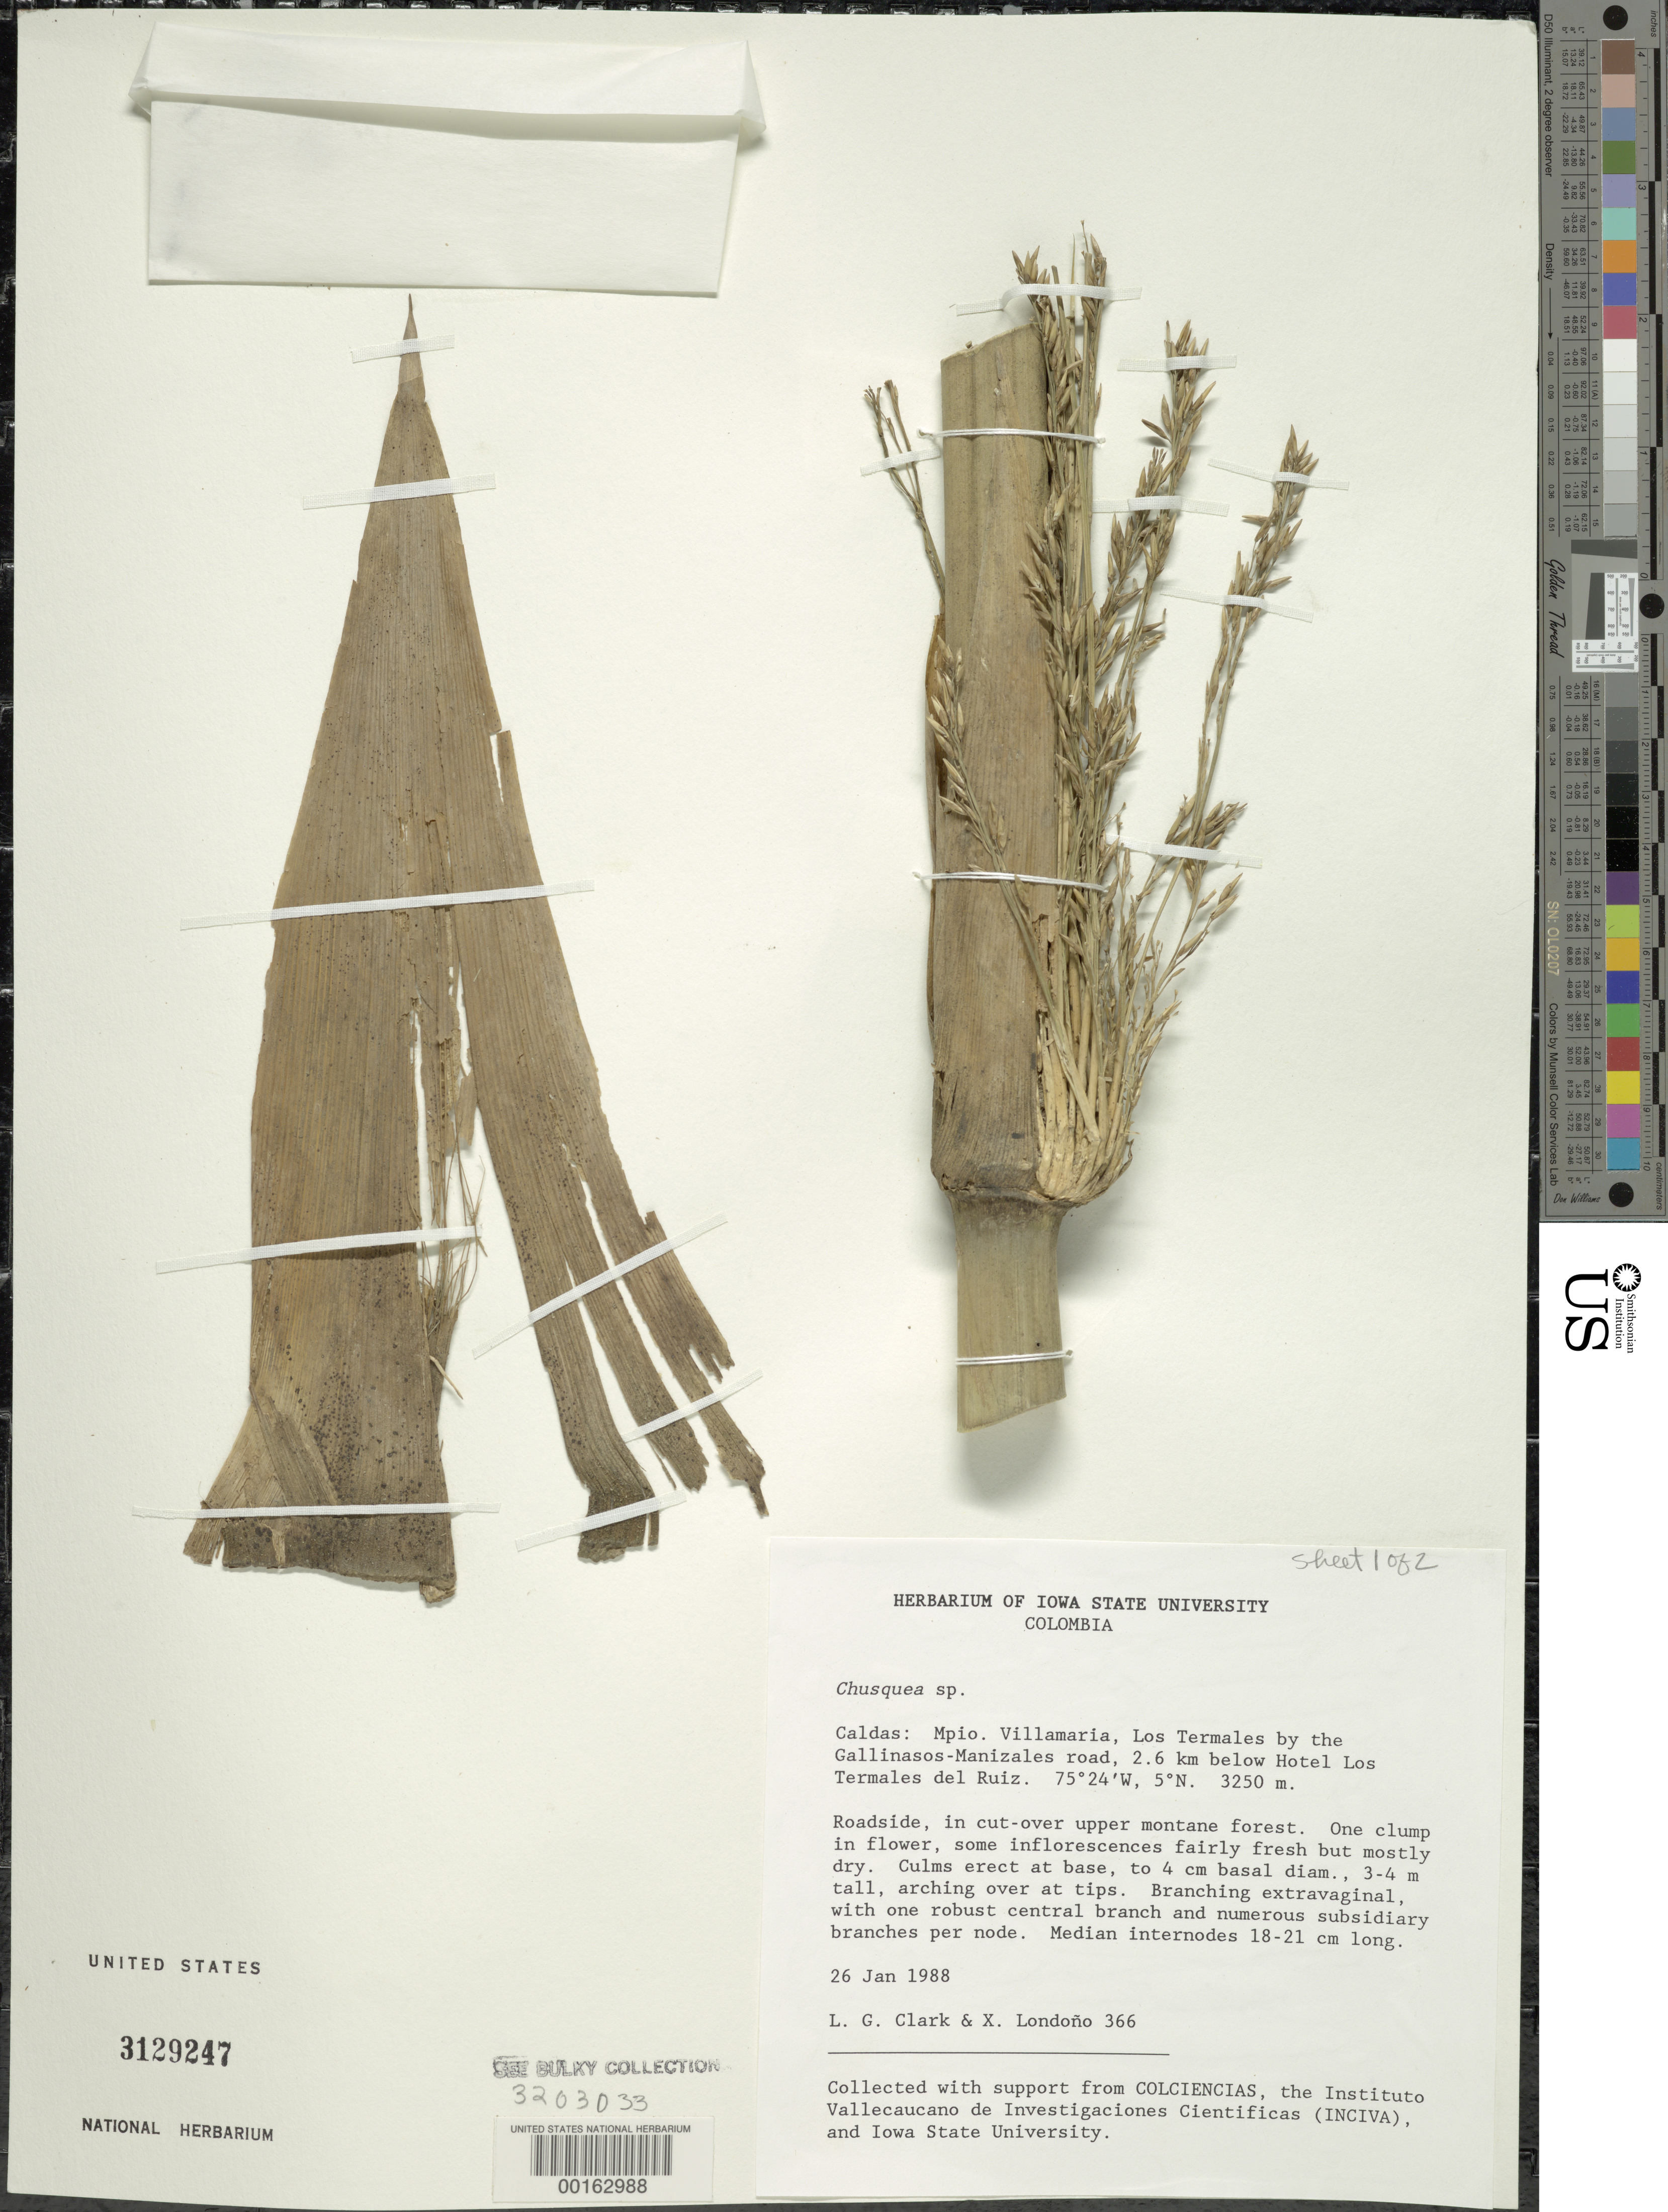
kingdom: Plantae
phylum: Tracheophyta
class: Liliopsida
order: Poales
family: Poaceae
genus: Chusquea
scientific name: Chusquea sp.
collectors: L. G. Clark & X. Londoño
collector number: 366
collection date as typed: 26 Jan 1988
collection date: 1988-01-26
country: Colombia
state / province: Caldas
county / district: Villamaría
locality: Mun. VillaMaria, los Termales by the Gallinasos-Manizales road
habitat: Roadside, in cut-over upper montane forest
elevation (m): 3250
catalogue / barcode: US 3129247